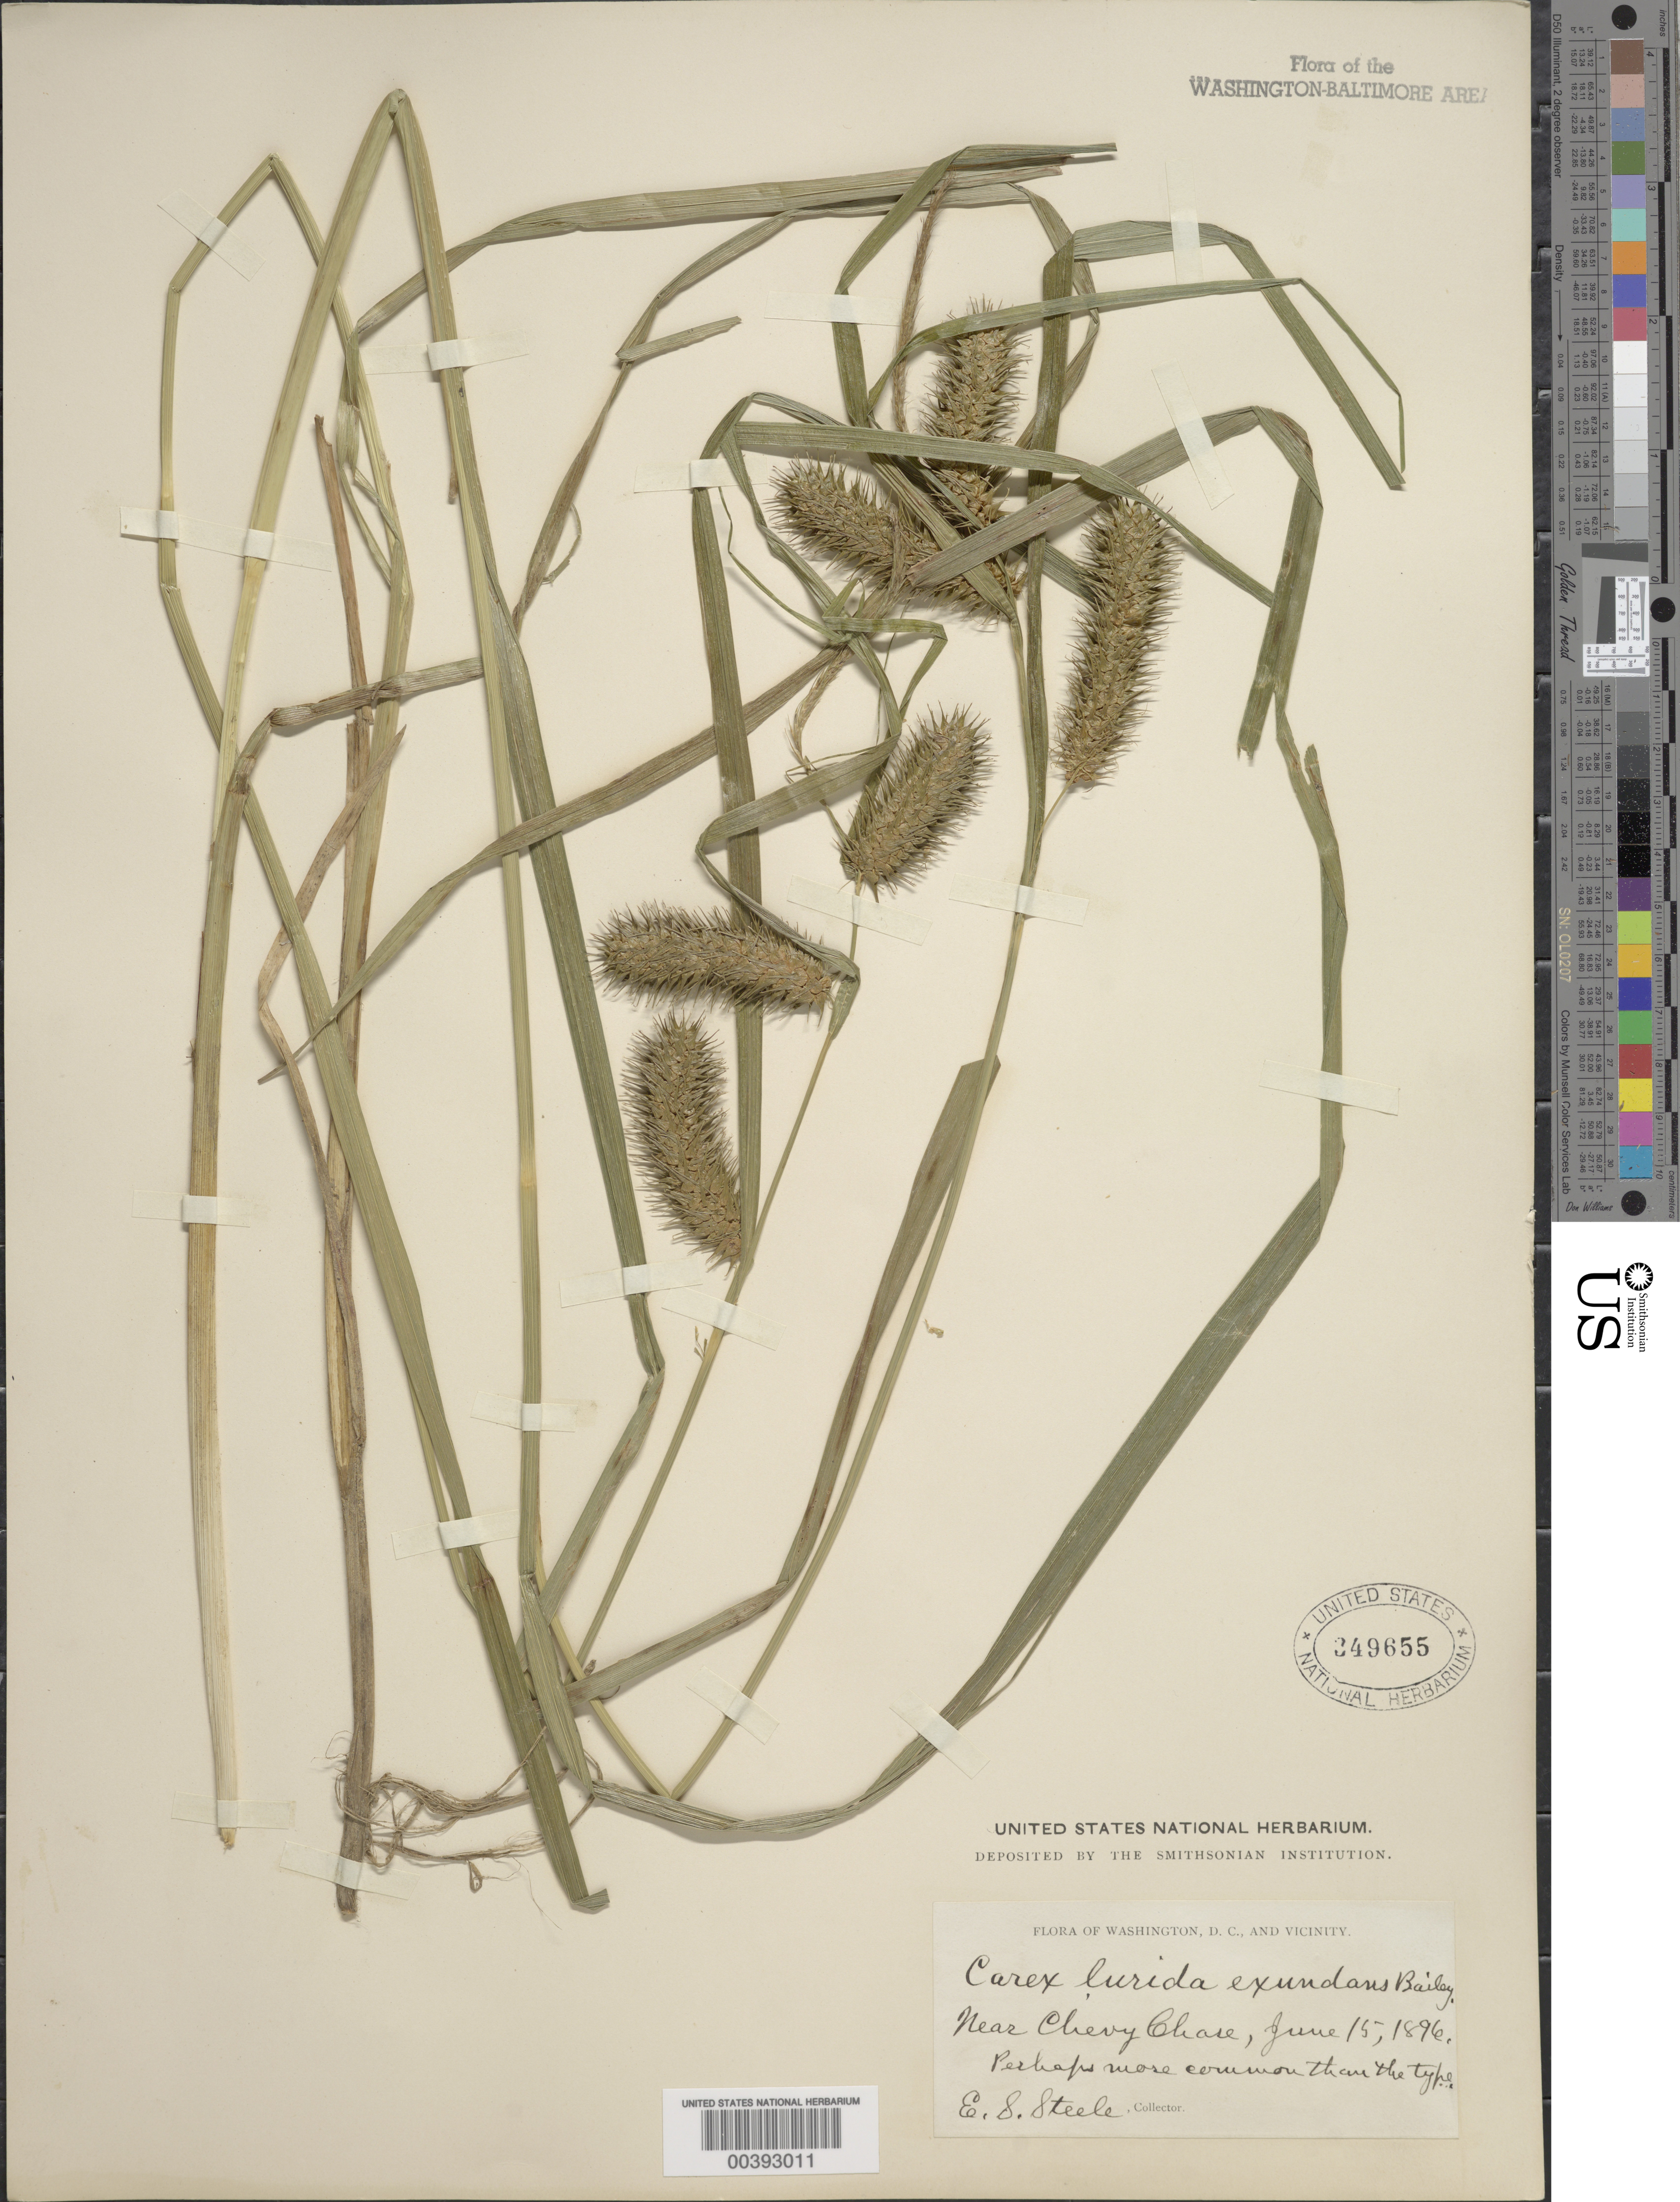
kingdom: Plantae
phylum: Tracheophyta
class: Liliopsida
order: Poales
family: Cyperaceae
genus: Carex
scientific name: Carex lurida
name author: Wahlenb.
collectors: E. Steele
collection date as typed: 15 Jun 1896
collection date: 1896-06-15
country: United States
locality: Chevy Chase vicinity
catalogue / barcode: US 349655